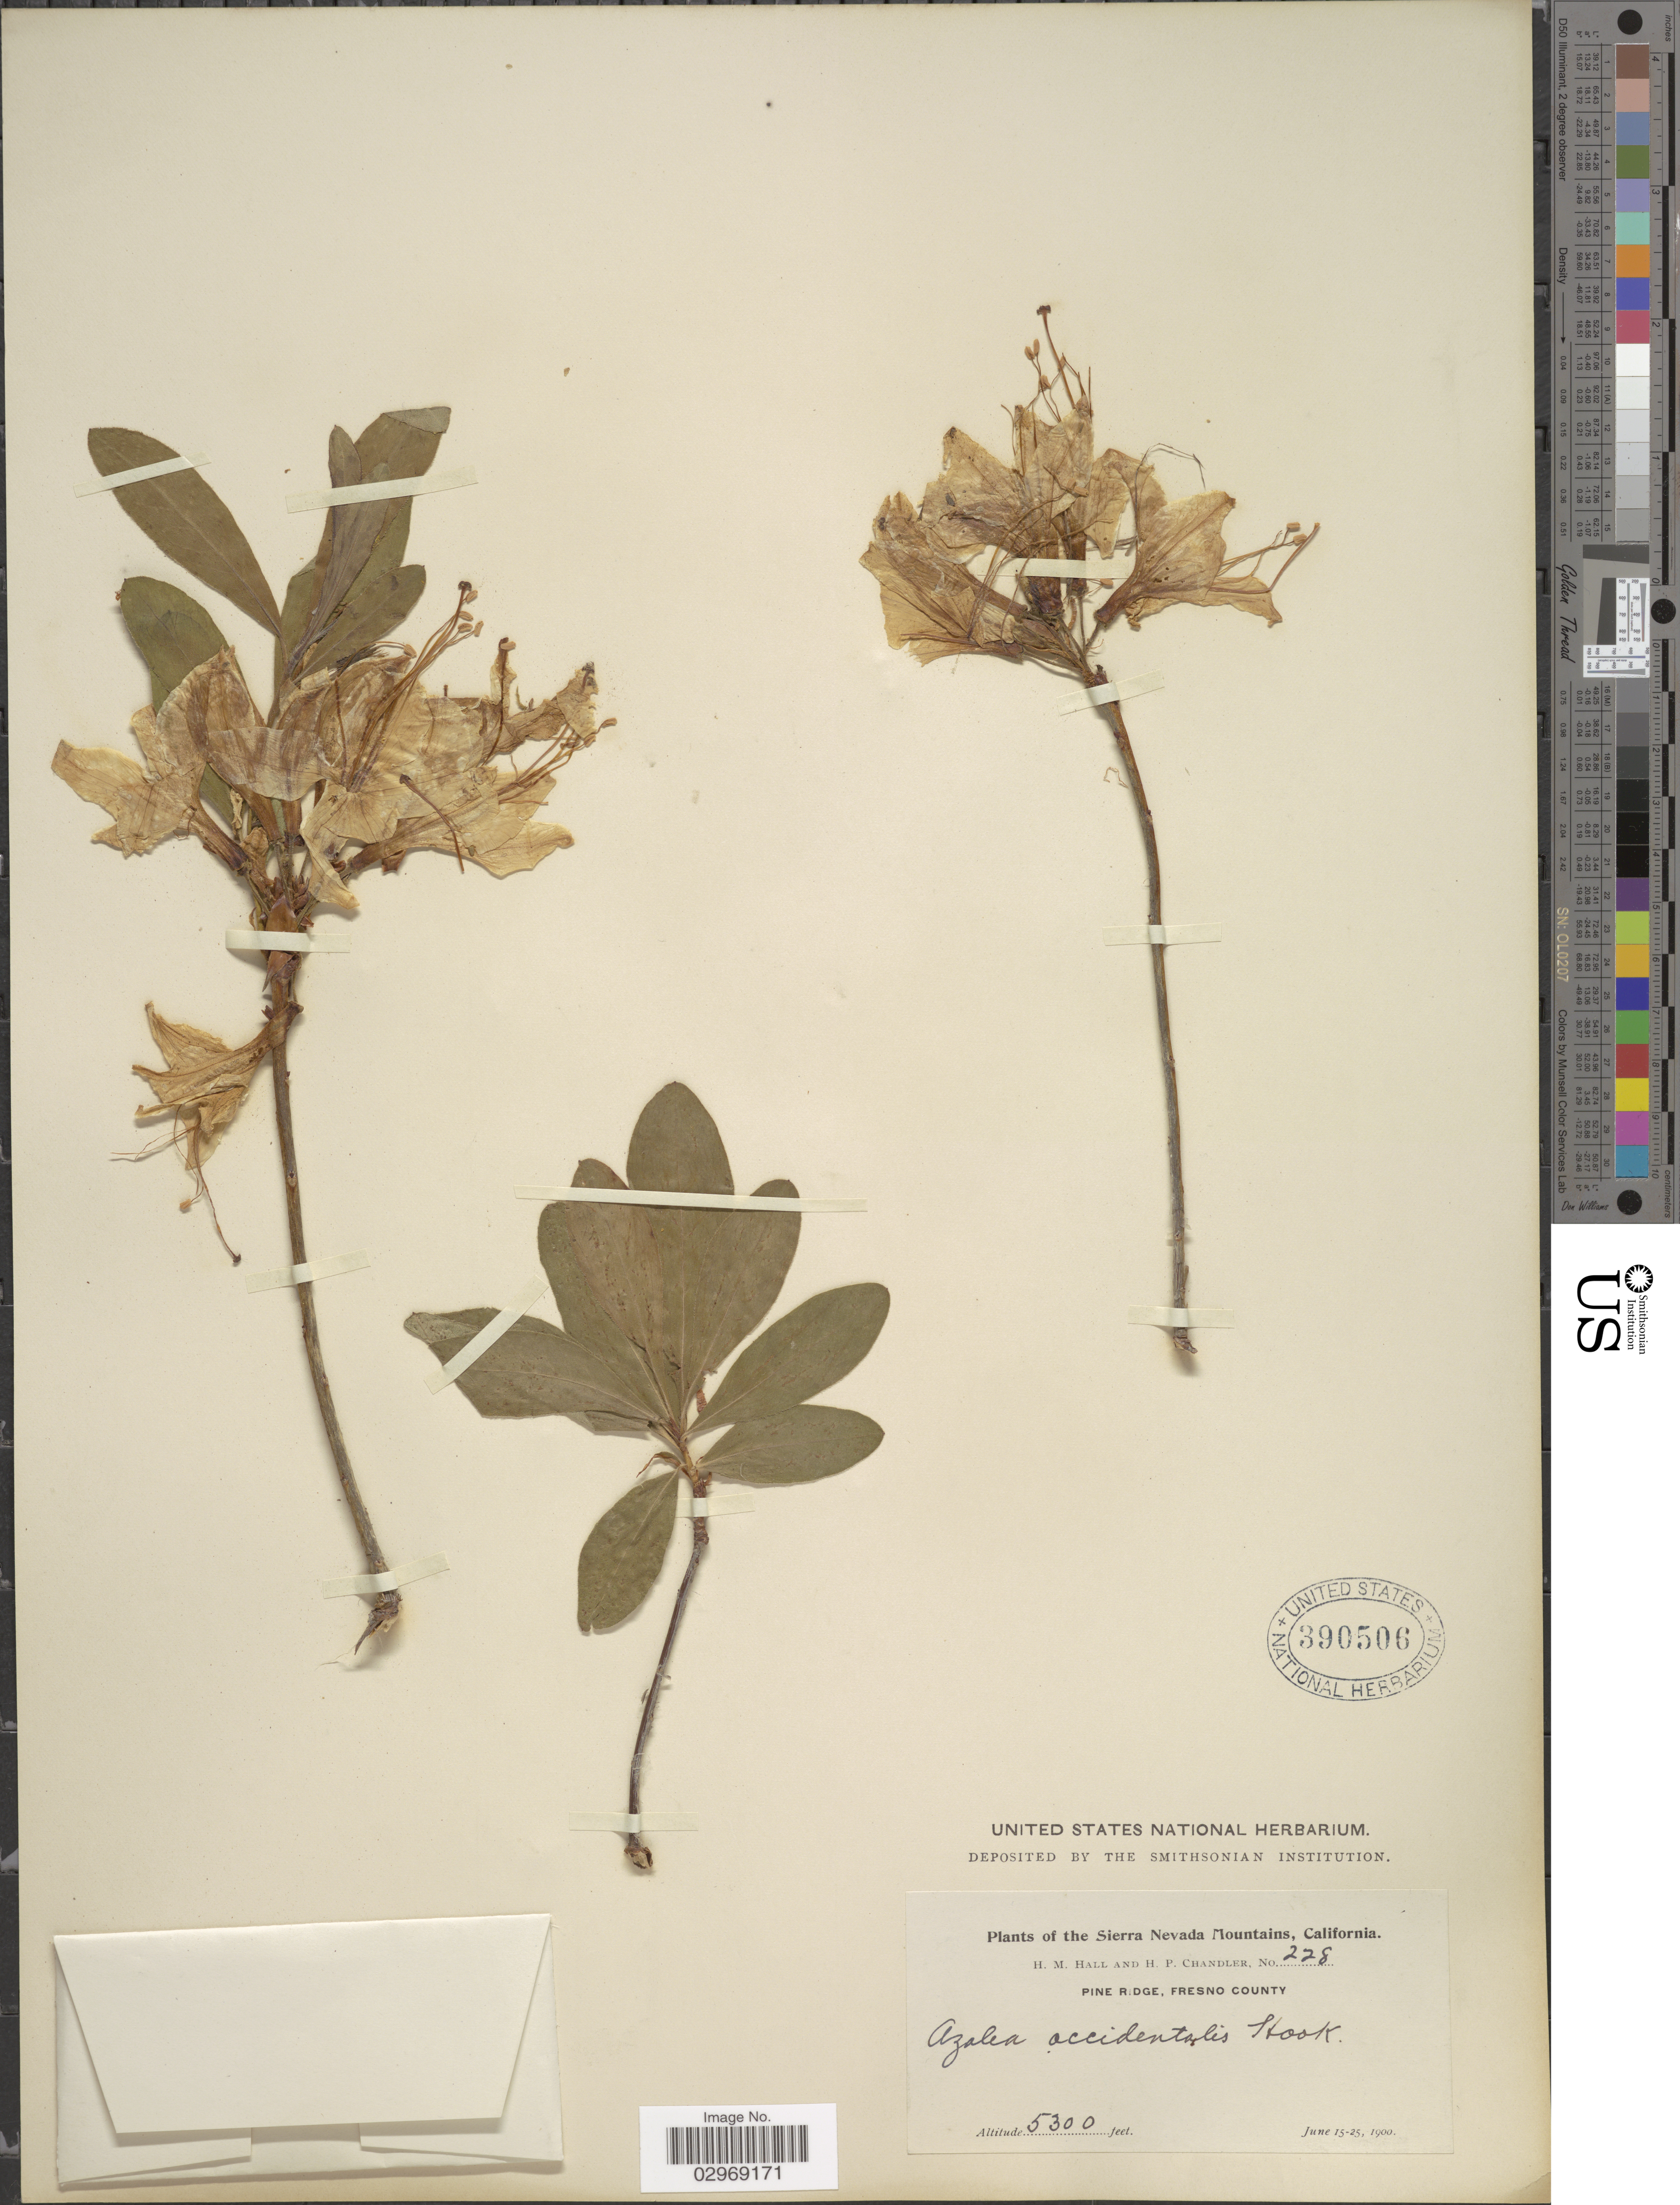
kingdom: Plantae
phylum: Tracheophyta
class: Magnoliopsida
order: Ericales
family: Ericaceae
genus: Rhododendron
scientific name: Rhododendron occidentale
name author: (Torr. & A. Gray) A. Gray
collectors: H. M. Hall & H. Chandler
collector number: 228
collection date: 1900-06-15/1900-06-25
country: United States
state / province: California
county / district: Fresno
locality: The Sierra Nevada Mountains. Pine Ridge, Fresno County.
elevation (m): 1615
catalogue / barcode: US 390506